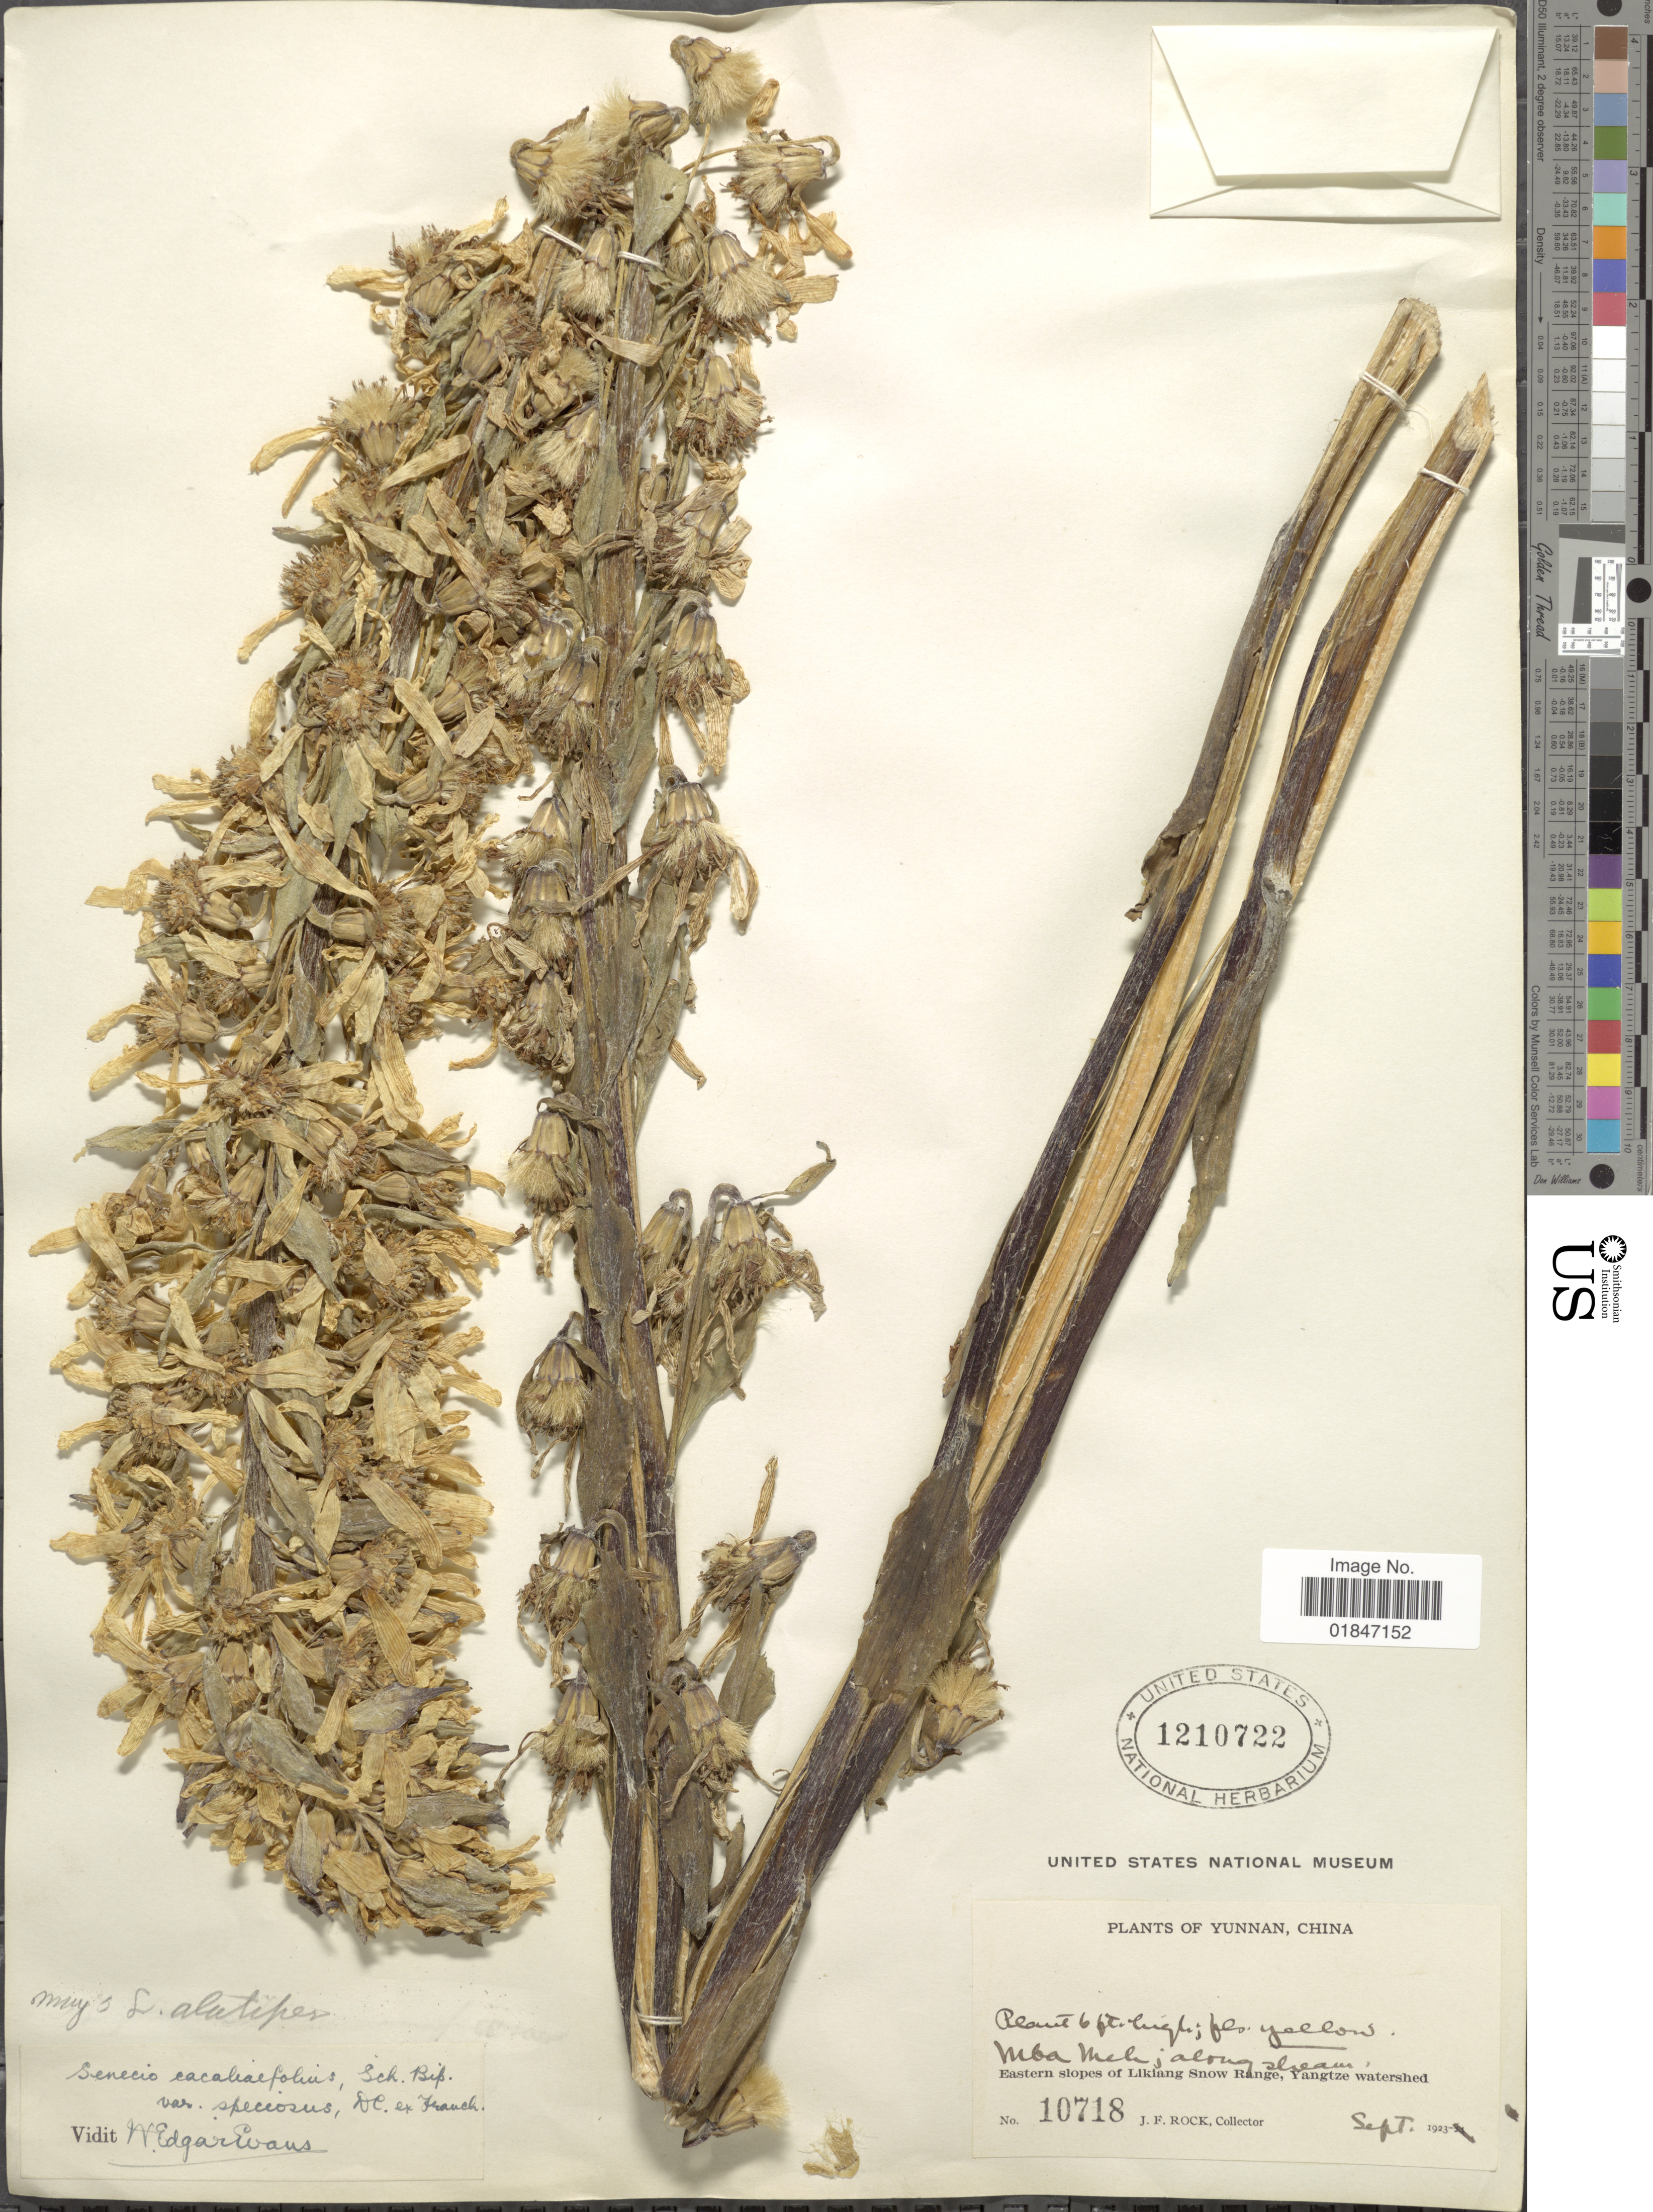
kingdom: Plantae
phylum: Tracheophyta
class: Magnoliopsida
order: Asterales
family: Asteraceae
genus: Ligularia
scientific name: Ligularia alatipes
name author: Hand.-Mazz.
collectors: J. Rock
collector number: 10718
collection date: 1923-09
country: China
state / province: Yunnan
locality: Yunnan, China. Mba Meh; along stream. Eastern slopes of Likiang Snow Range, Yangtze watershed.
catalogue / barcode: US 1210722